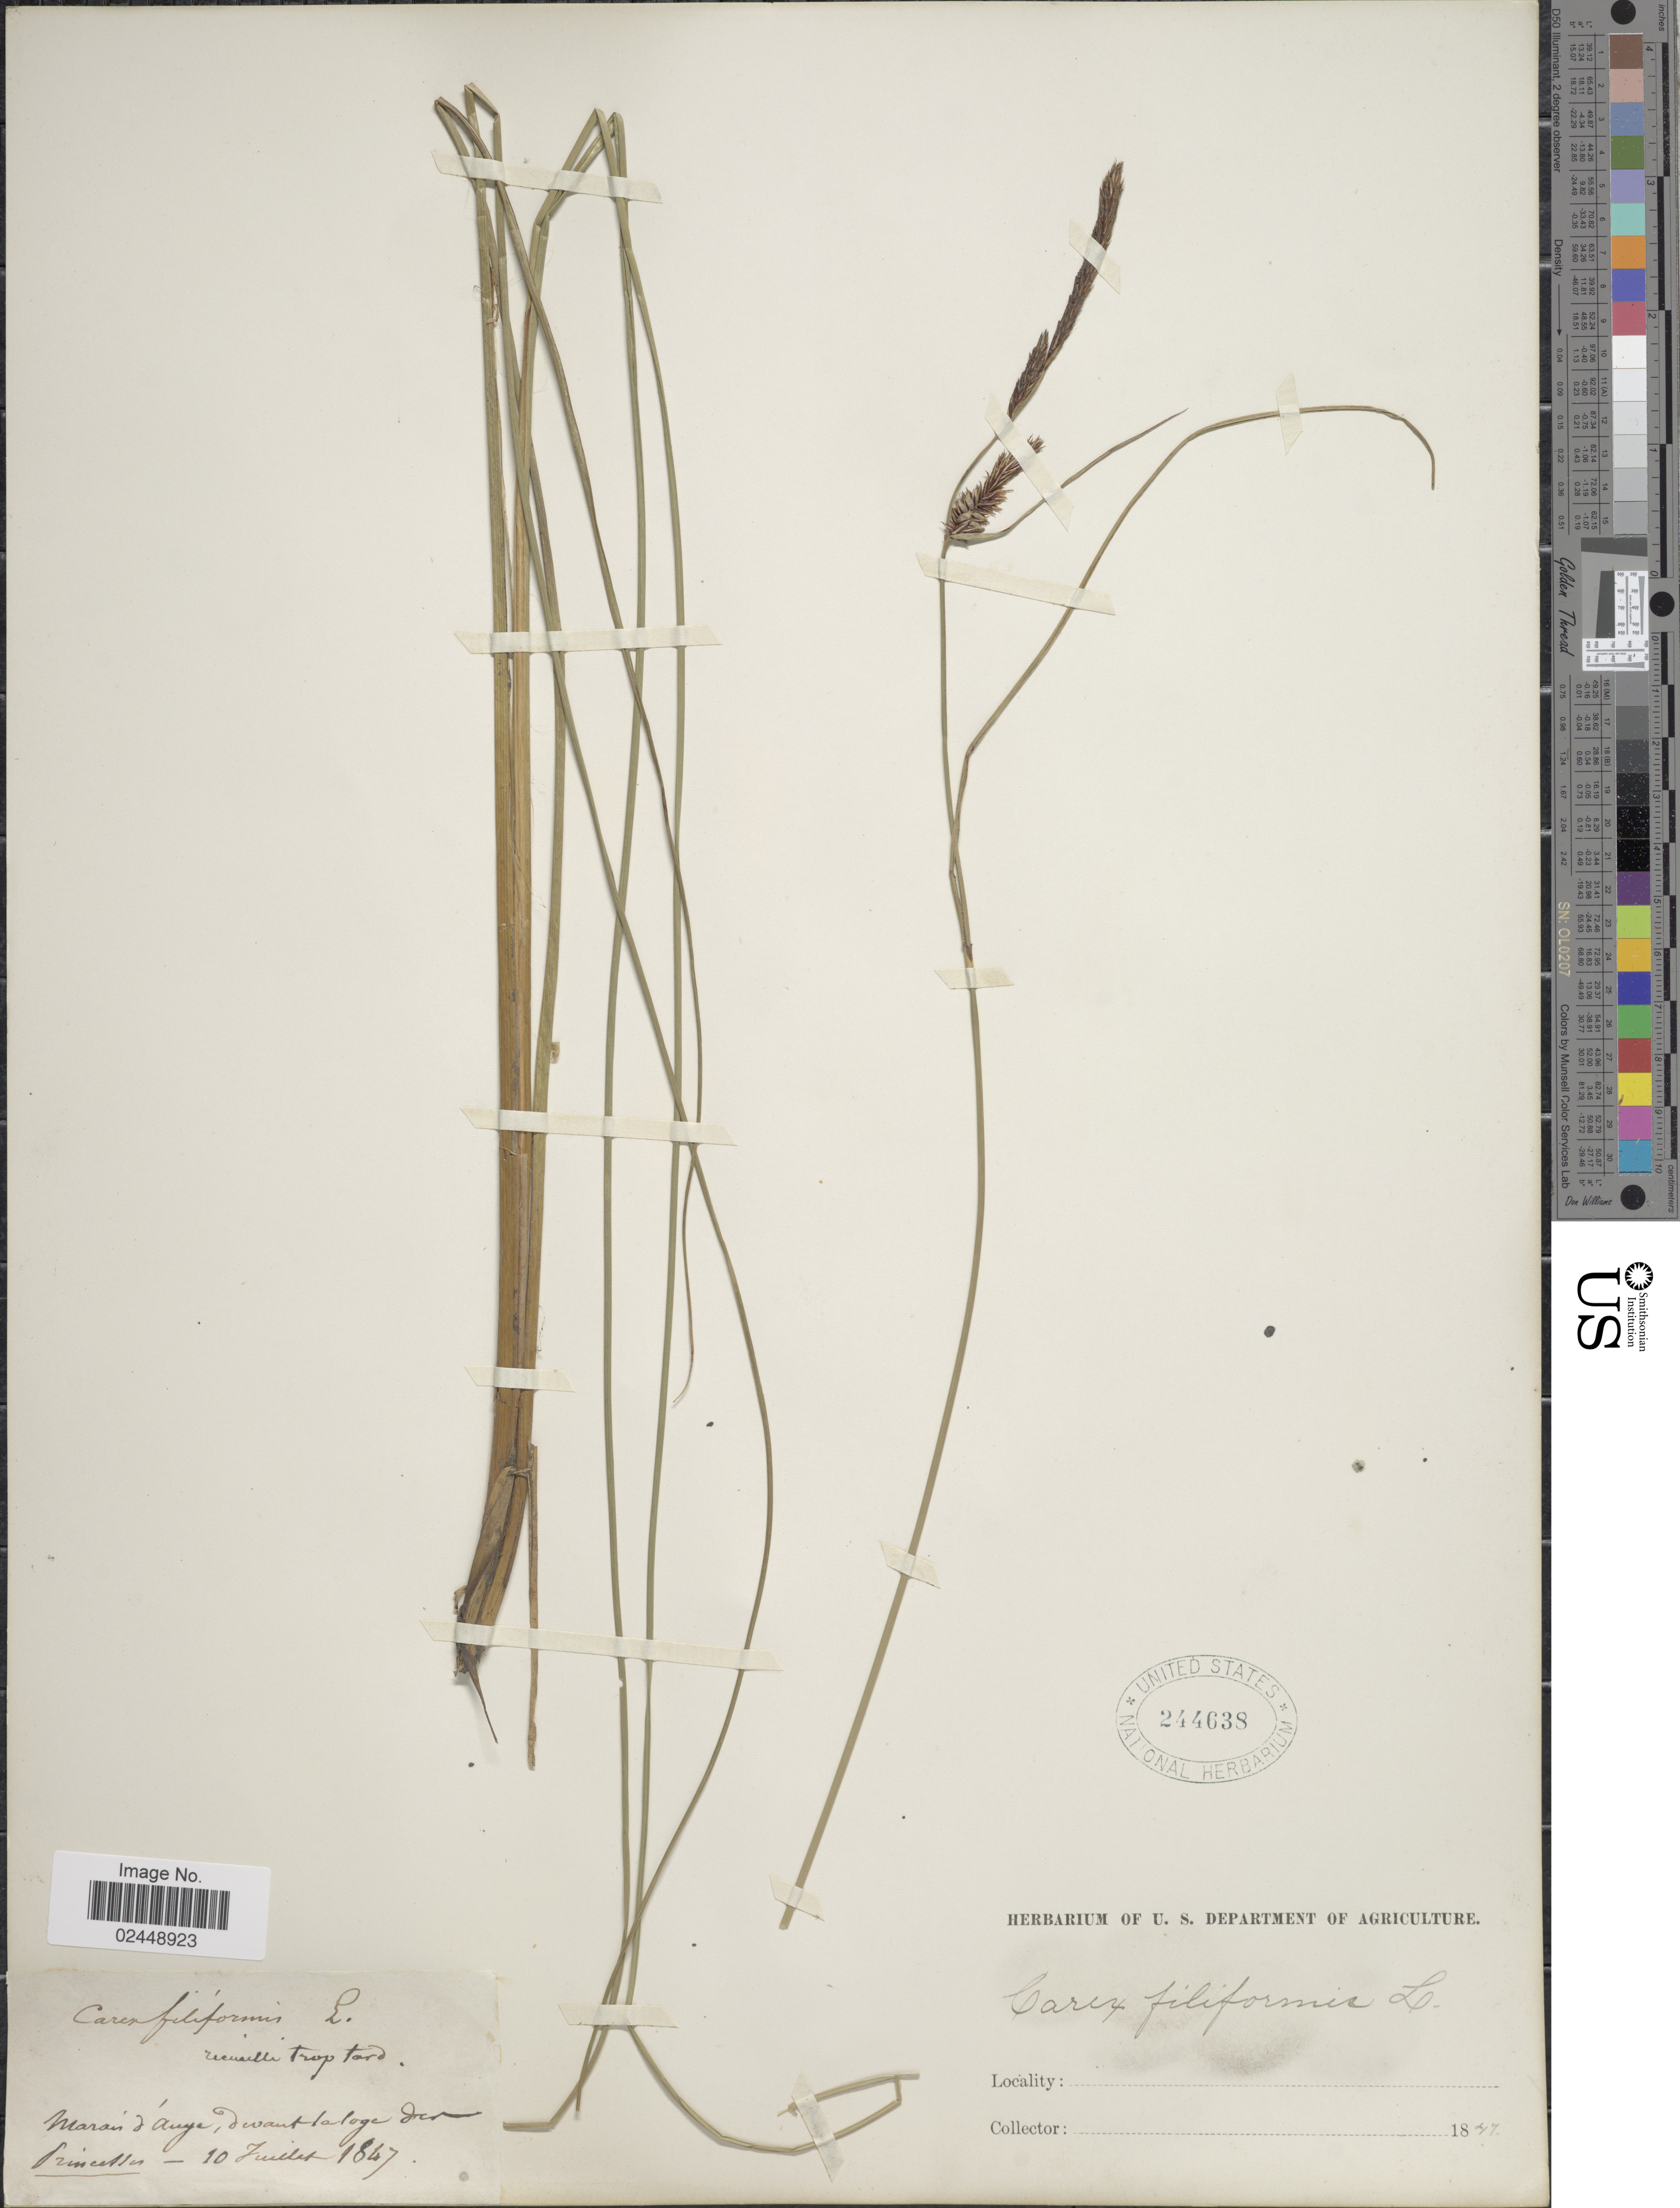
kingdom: Plantae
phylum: Tracheophyta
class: Liliopsida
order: Poales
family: Cyperaceae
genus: Carex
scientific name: Carex lasiocarpa var. lasiocarpa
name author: Ehrh.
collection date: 1847-07-10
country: France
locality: Marais d'Auge, devant la loge der Princelles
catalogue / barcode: US 244638